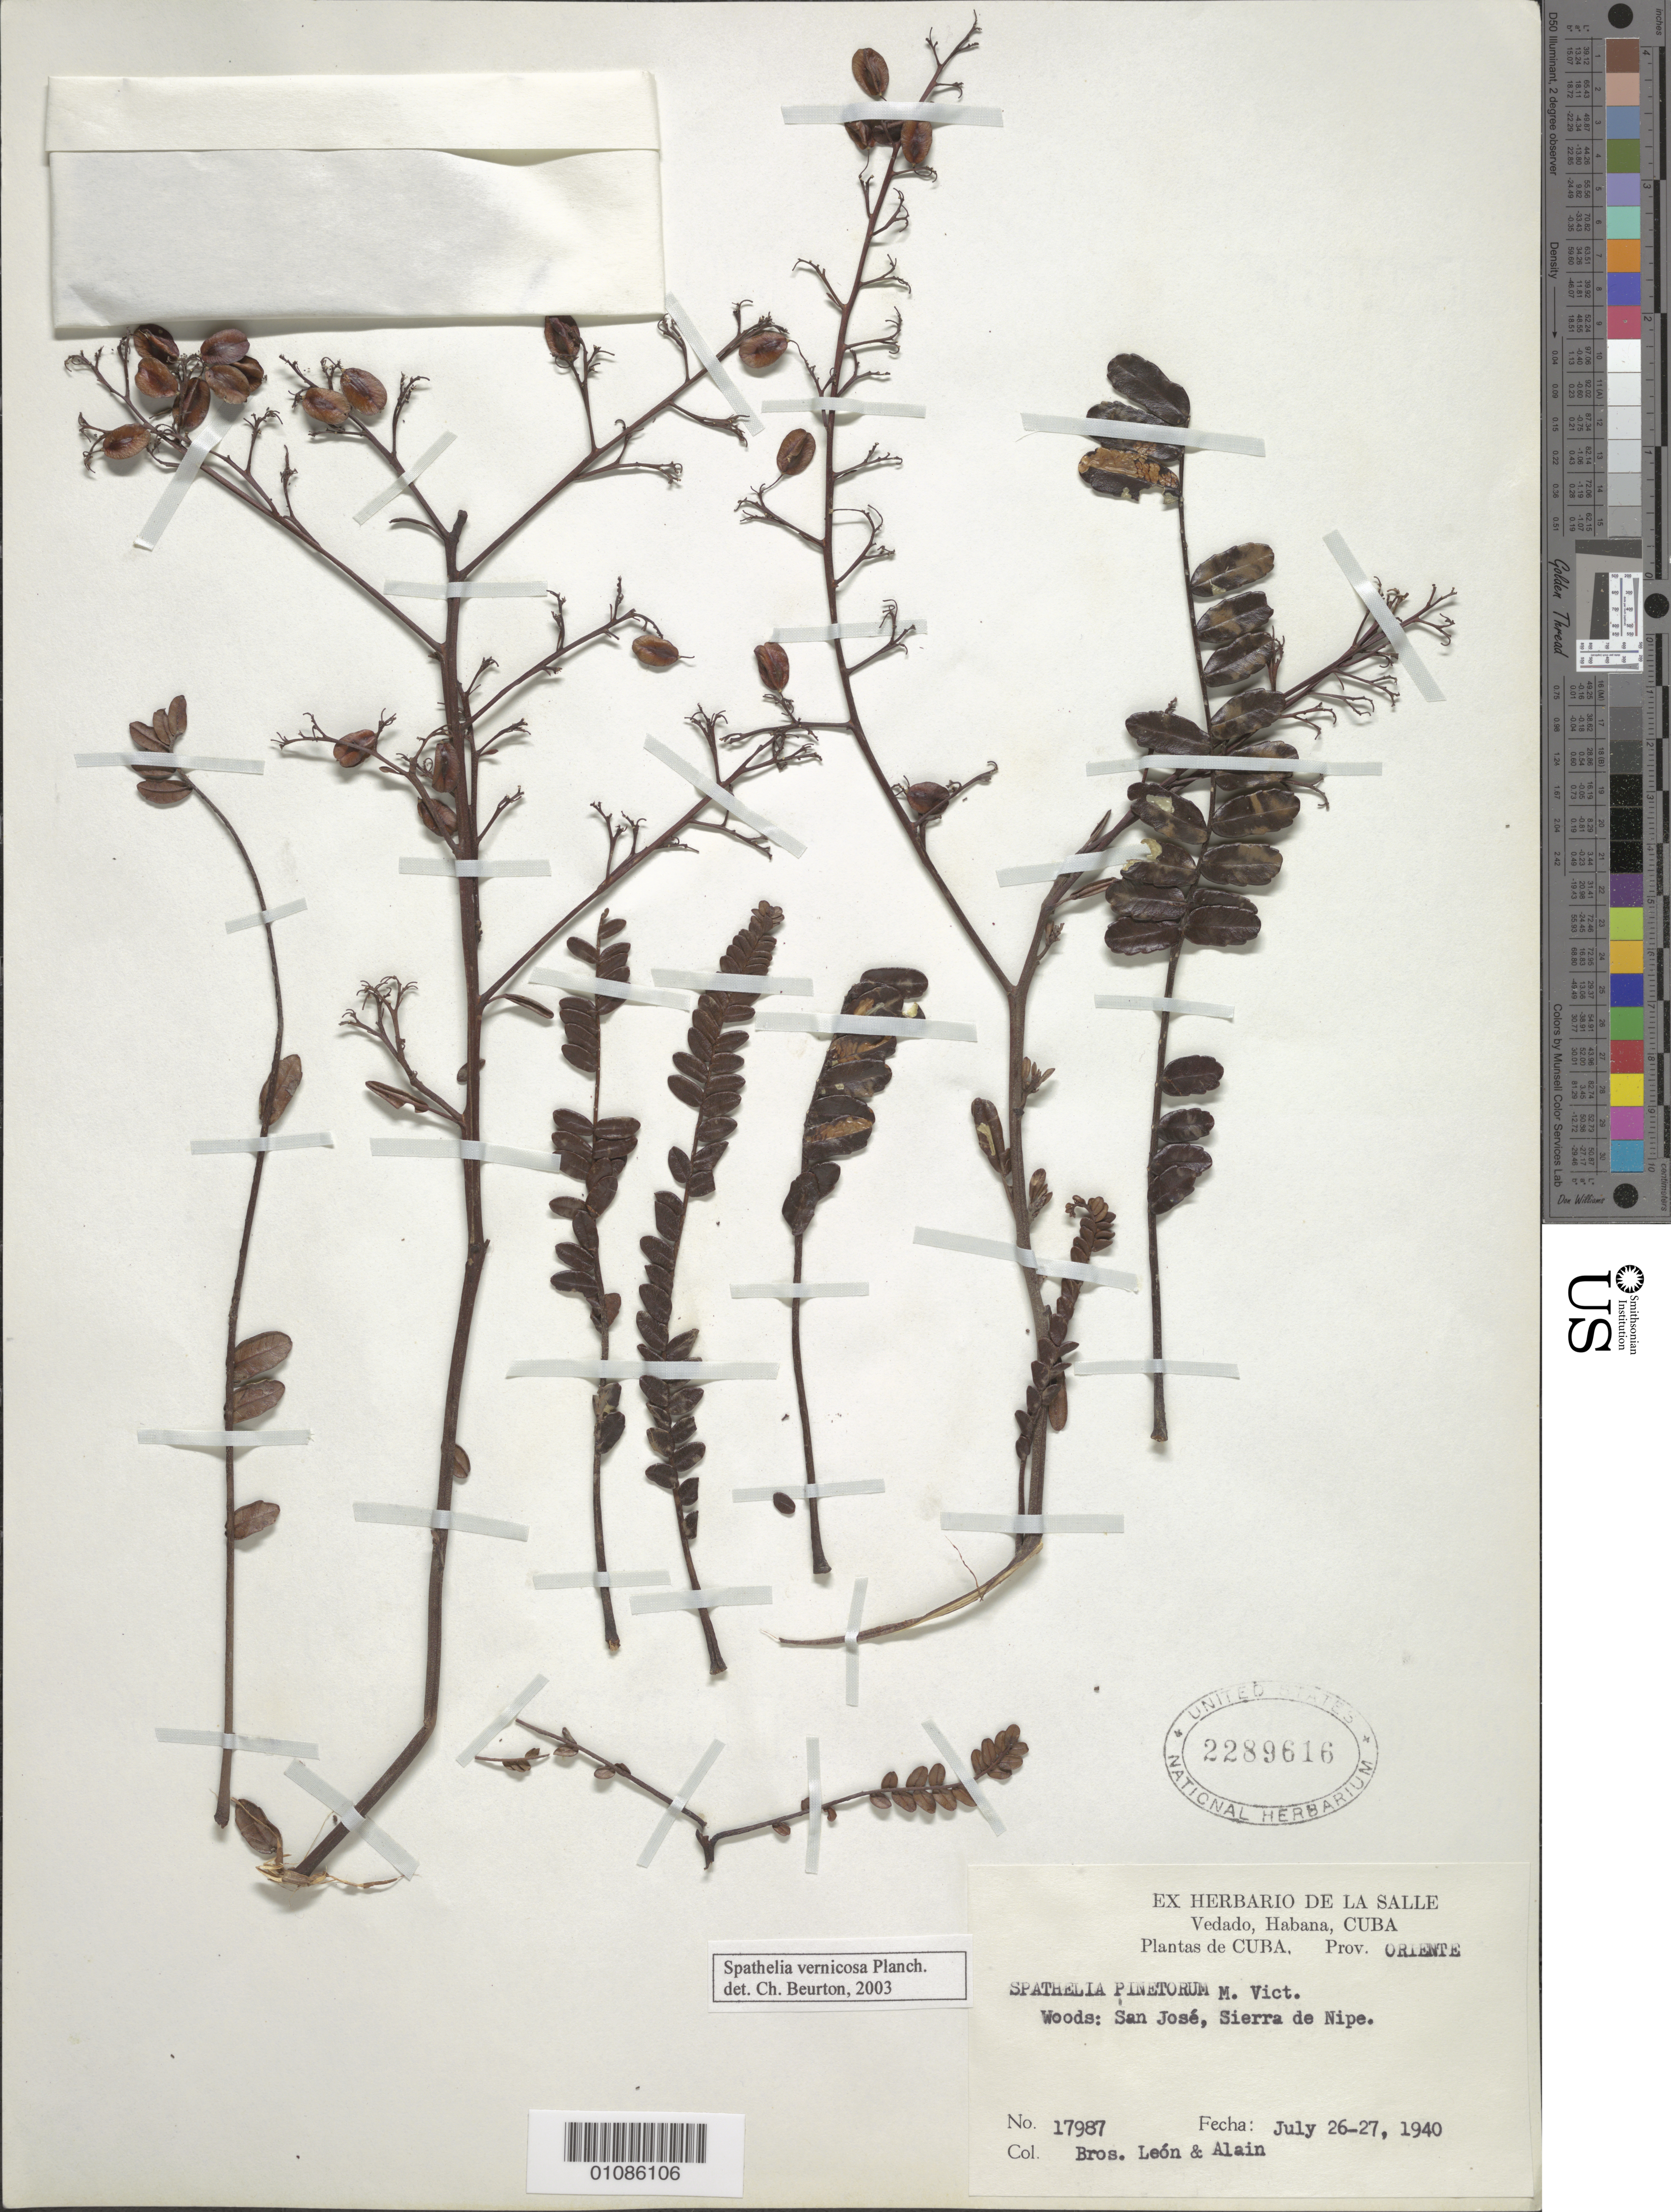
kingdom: Plantae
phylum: Tracheophyta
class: Magnoliopsida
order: Sapindales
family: Rutaceae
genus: Spathelia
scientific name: Spathelia pinetorum subsp. megaphylla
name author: (Vict.) Borhidi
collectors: Bro. León & A. H. Liogier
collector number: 17987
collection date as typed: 26 Jul 1940 to 27 Jul 1940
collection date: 1940-07-26/1940-07-27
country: Cuba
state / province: Holguín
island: Cuba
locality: San jose, Sierra de nipe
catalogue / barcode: US 2289616